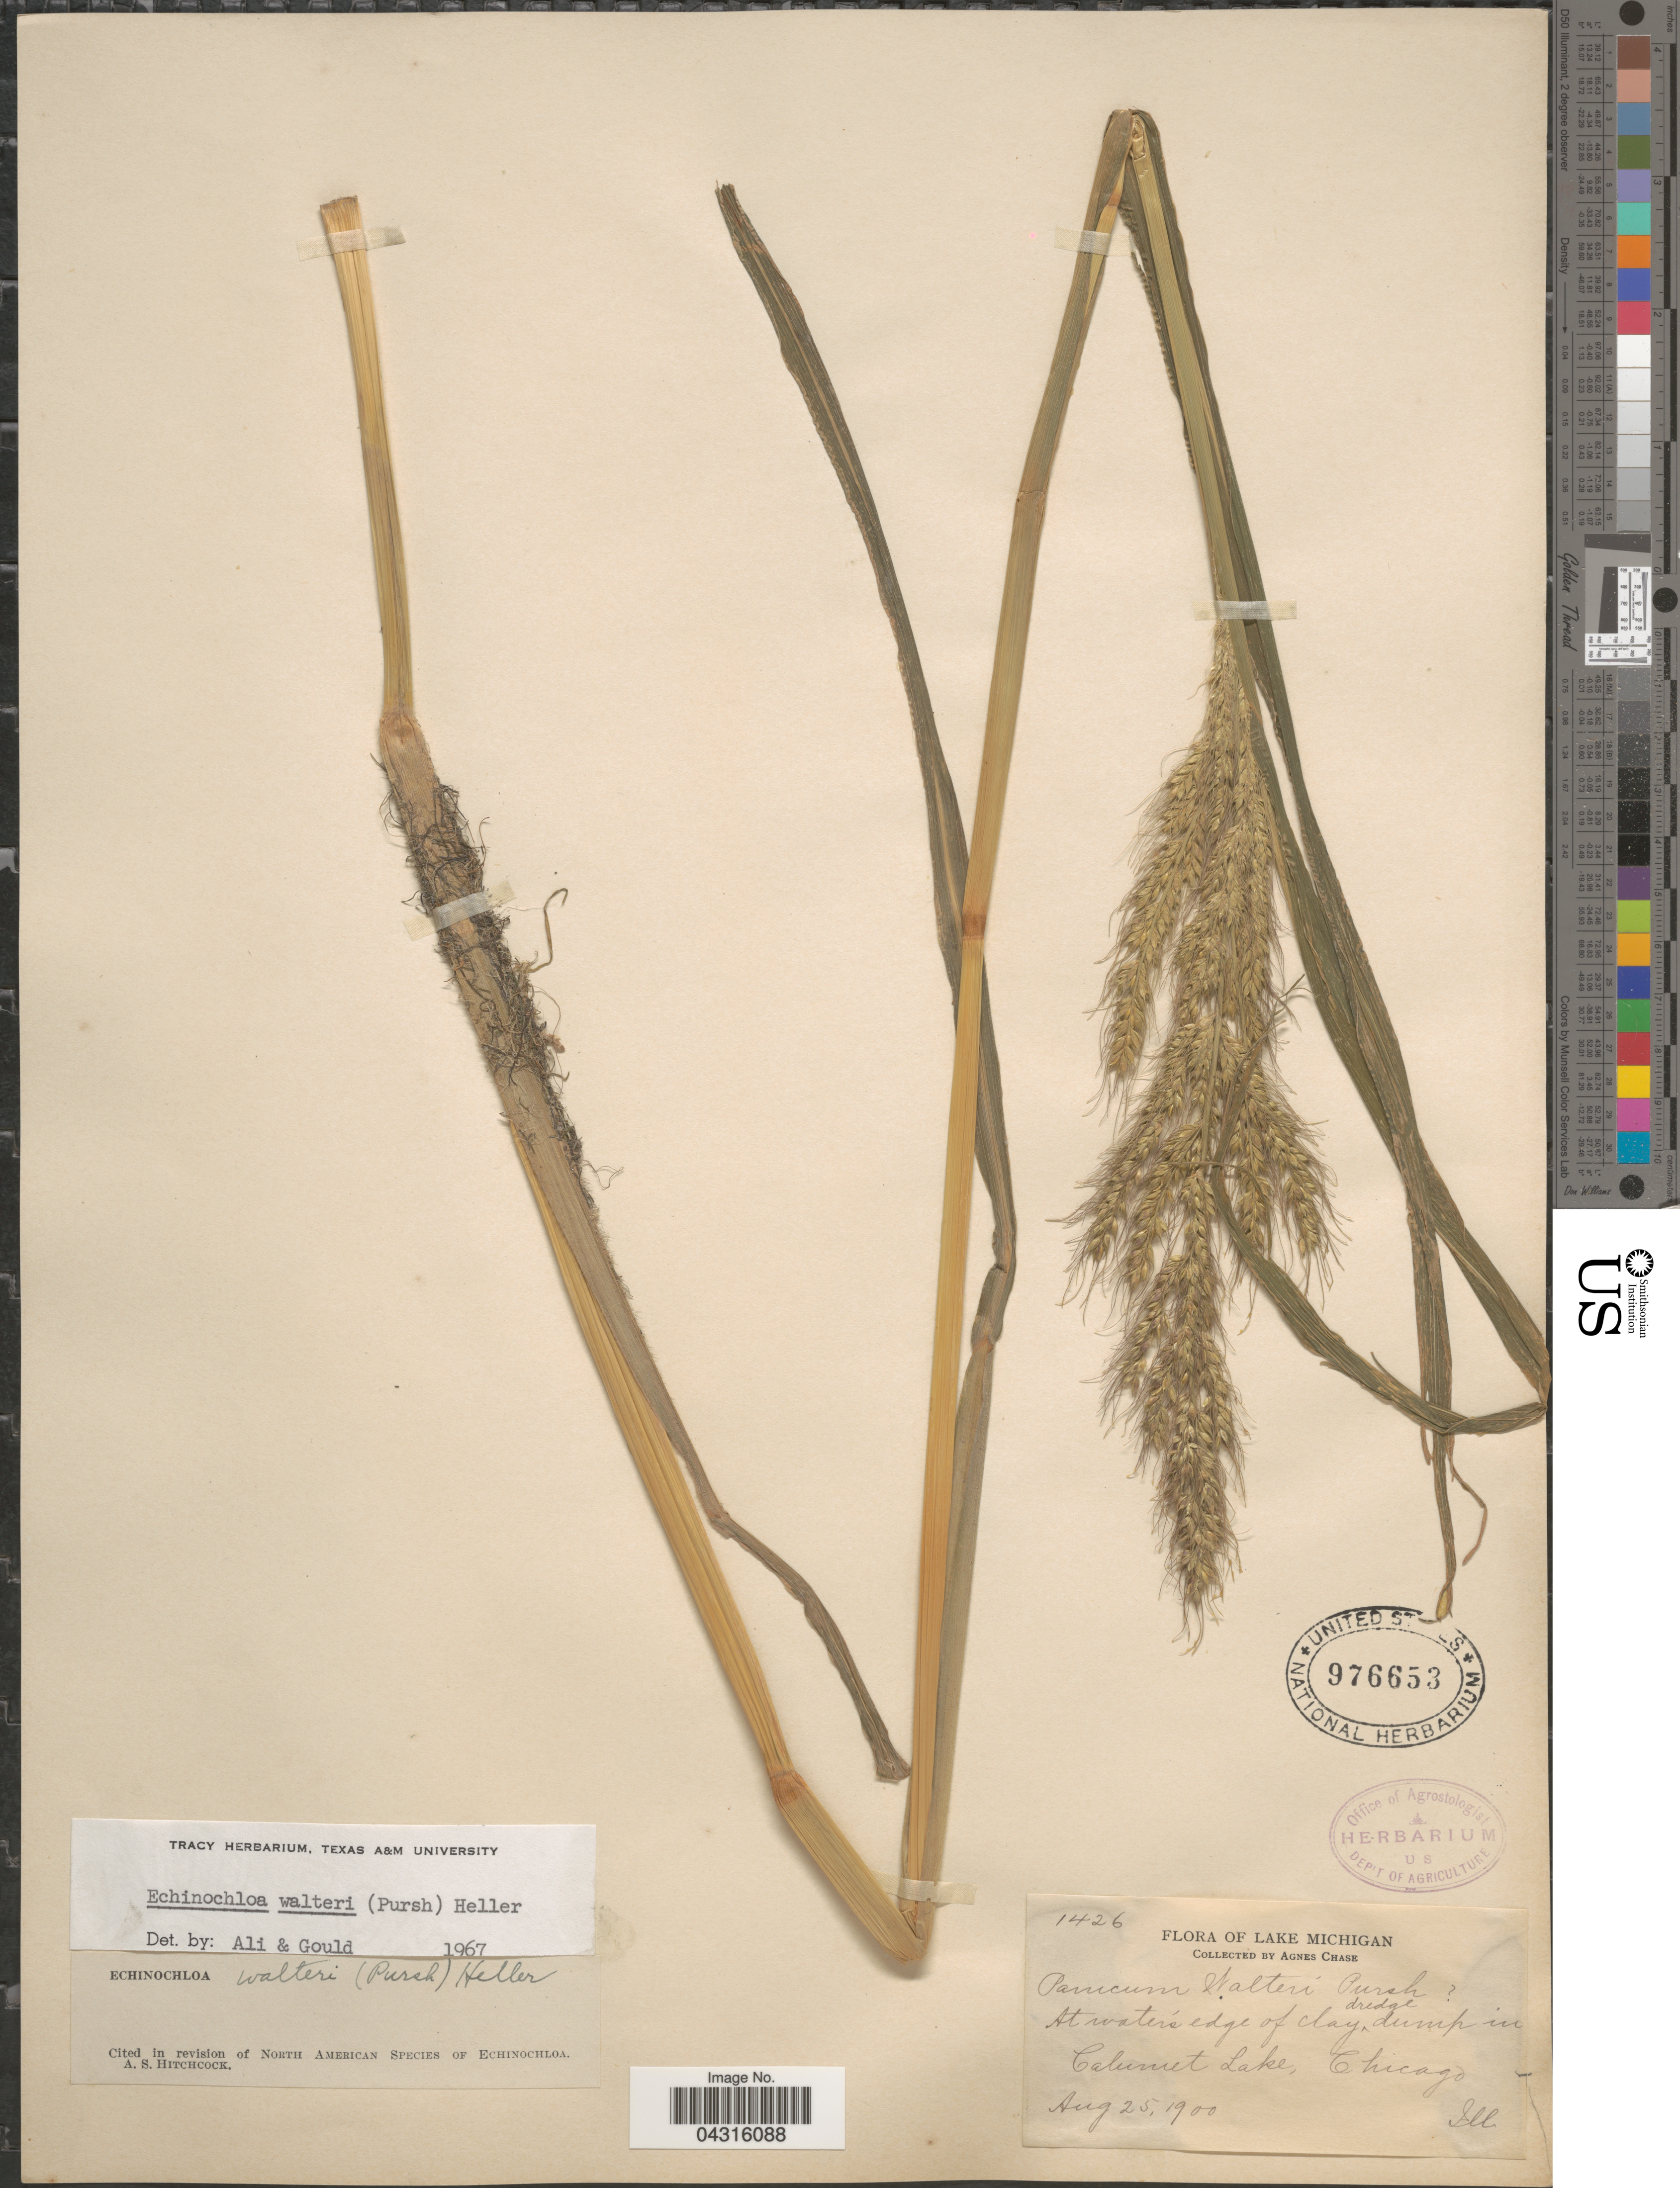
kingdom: Plantae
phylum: Tracheophyta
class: Liliopsida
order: Poales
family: Poaceae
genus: Echinochloa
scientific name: Echinochloa walteri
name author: (Pursh) A. Heller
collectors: A. Chase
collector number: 1426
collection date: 1900-08-25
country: United States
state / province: Michigan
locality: Lake Michigan. At water's edge of clay, dredge dump in Calumet Lake, Chicago.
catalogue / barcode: US 976653